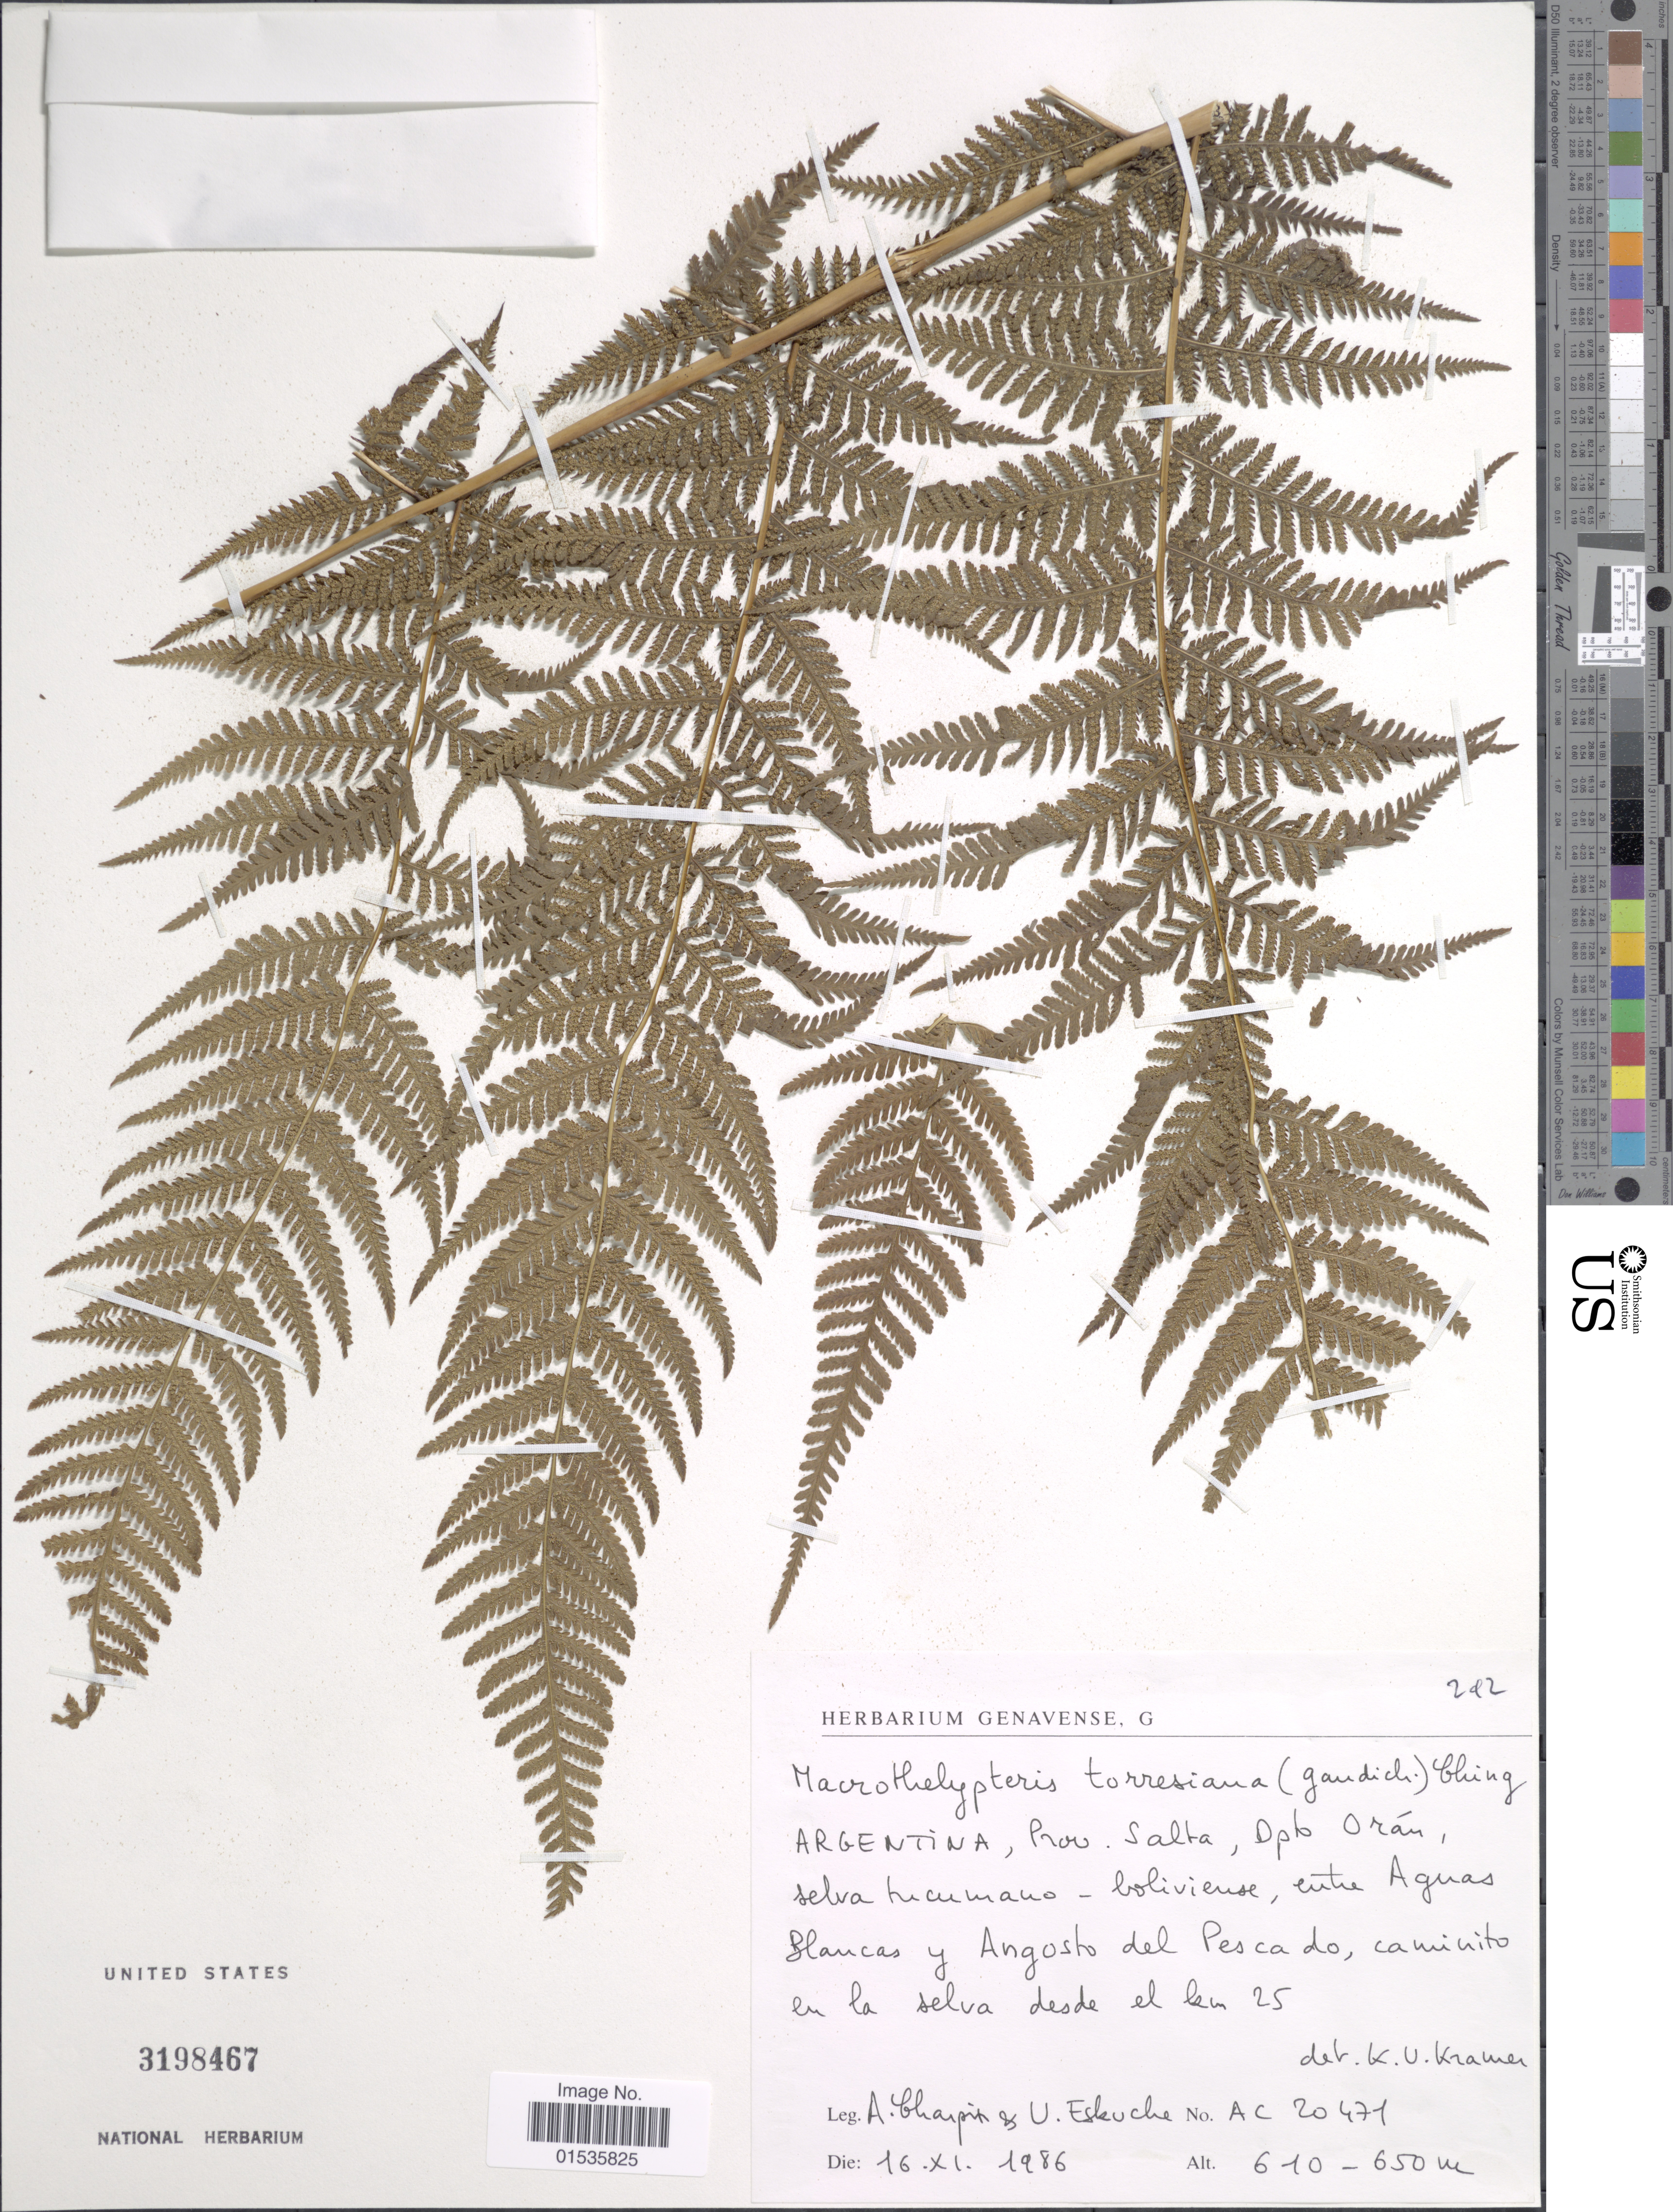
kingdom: Plantae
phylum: Tracheophyta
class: Polypodiopsida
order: Polypodiales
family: Thelypteridaceae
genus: Macrothelypteris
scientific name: Macrothelypteris torresiana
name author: (Gaudich.) Ching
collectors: A. Charpin & U. G. Eskuche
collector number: AC20471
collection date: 1986-11-16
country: Argentina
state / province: Salta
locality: Argentina, Prov. Salta, Dpto Oran, selva tucumano - boliviense, entre Aguas Blancas y Angosto del Pescado caminito en la selva desde el km 25.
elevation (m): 610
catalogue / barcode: US 3198467